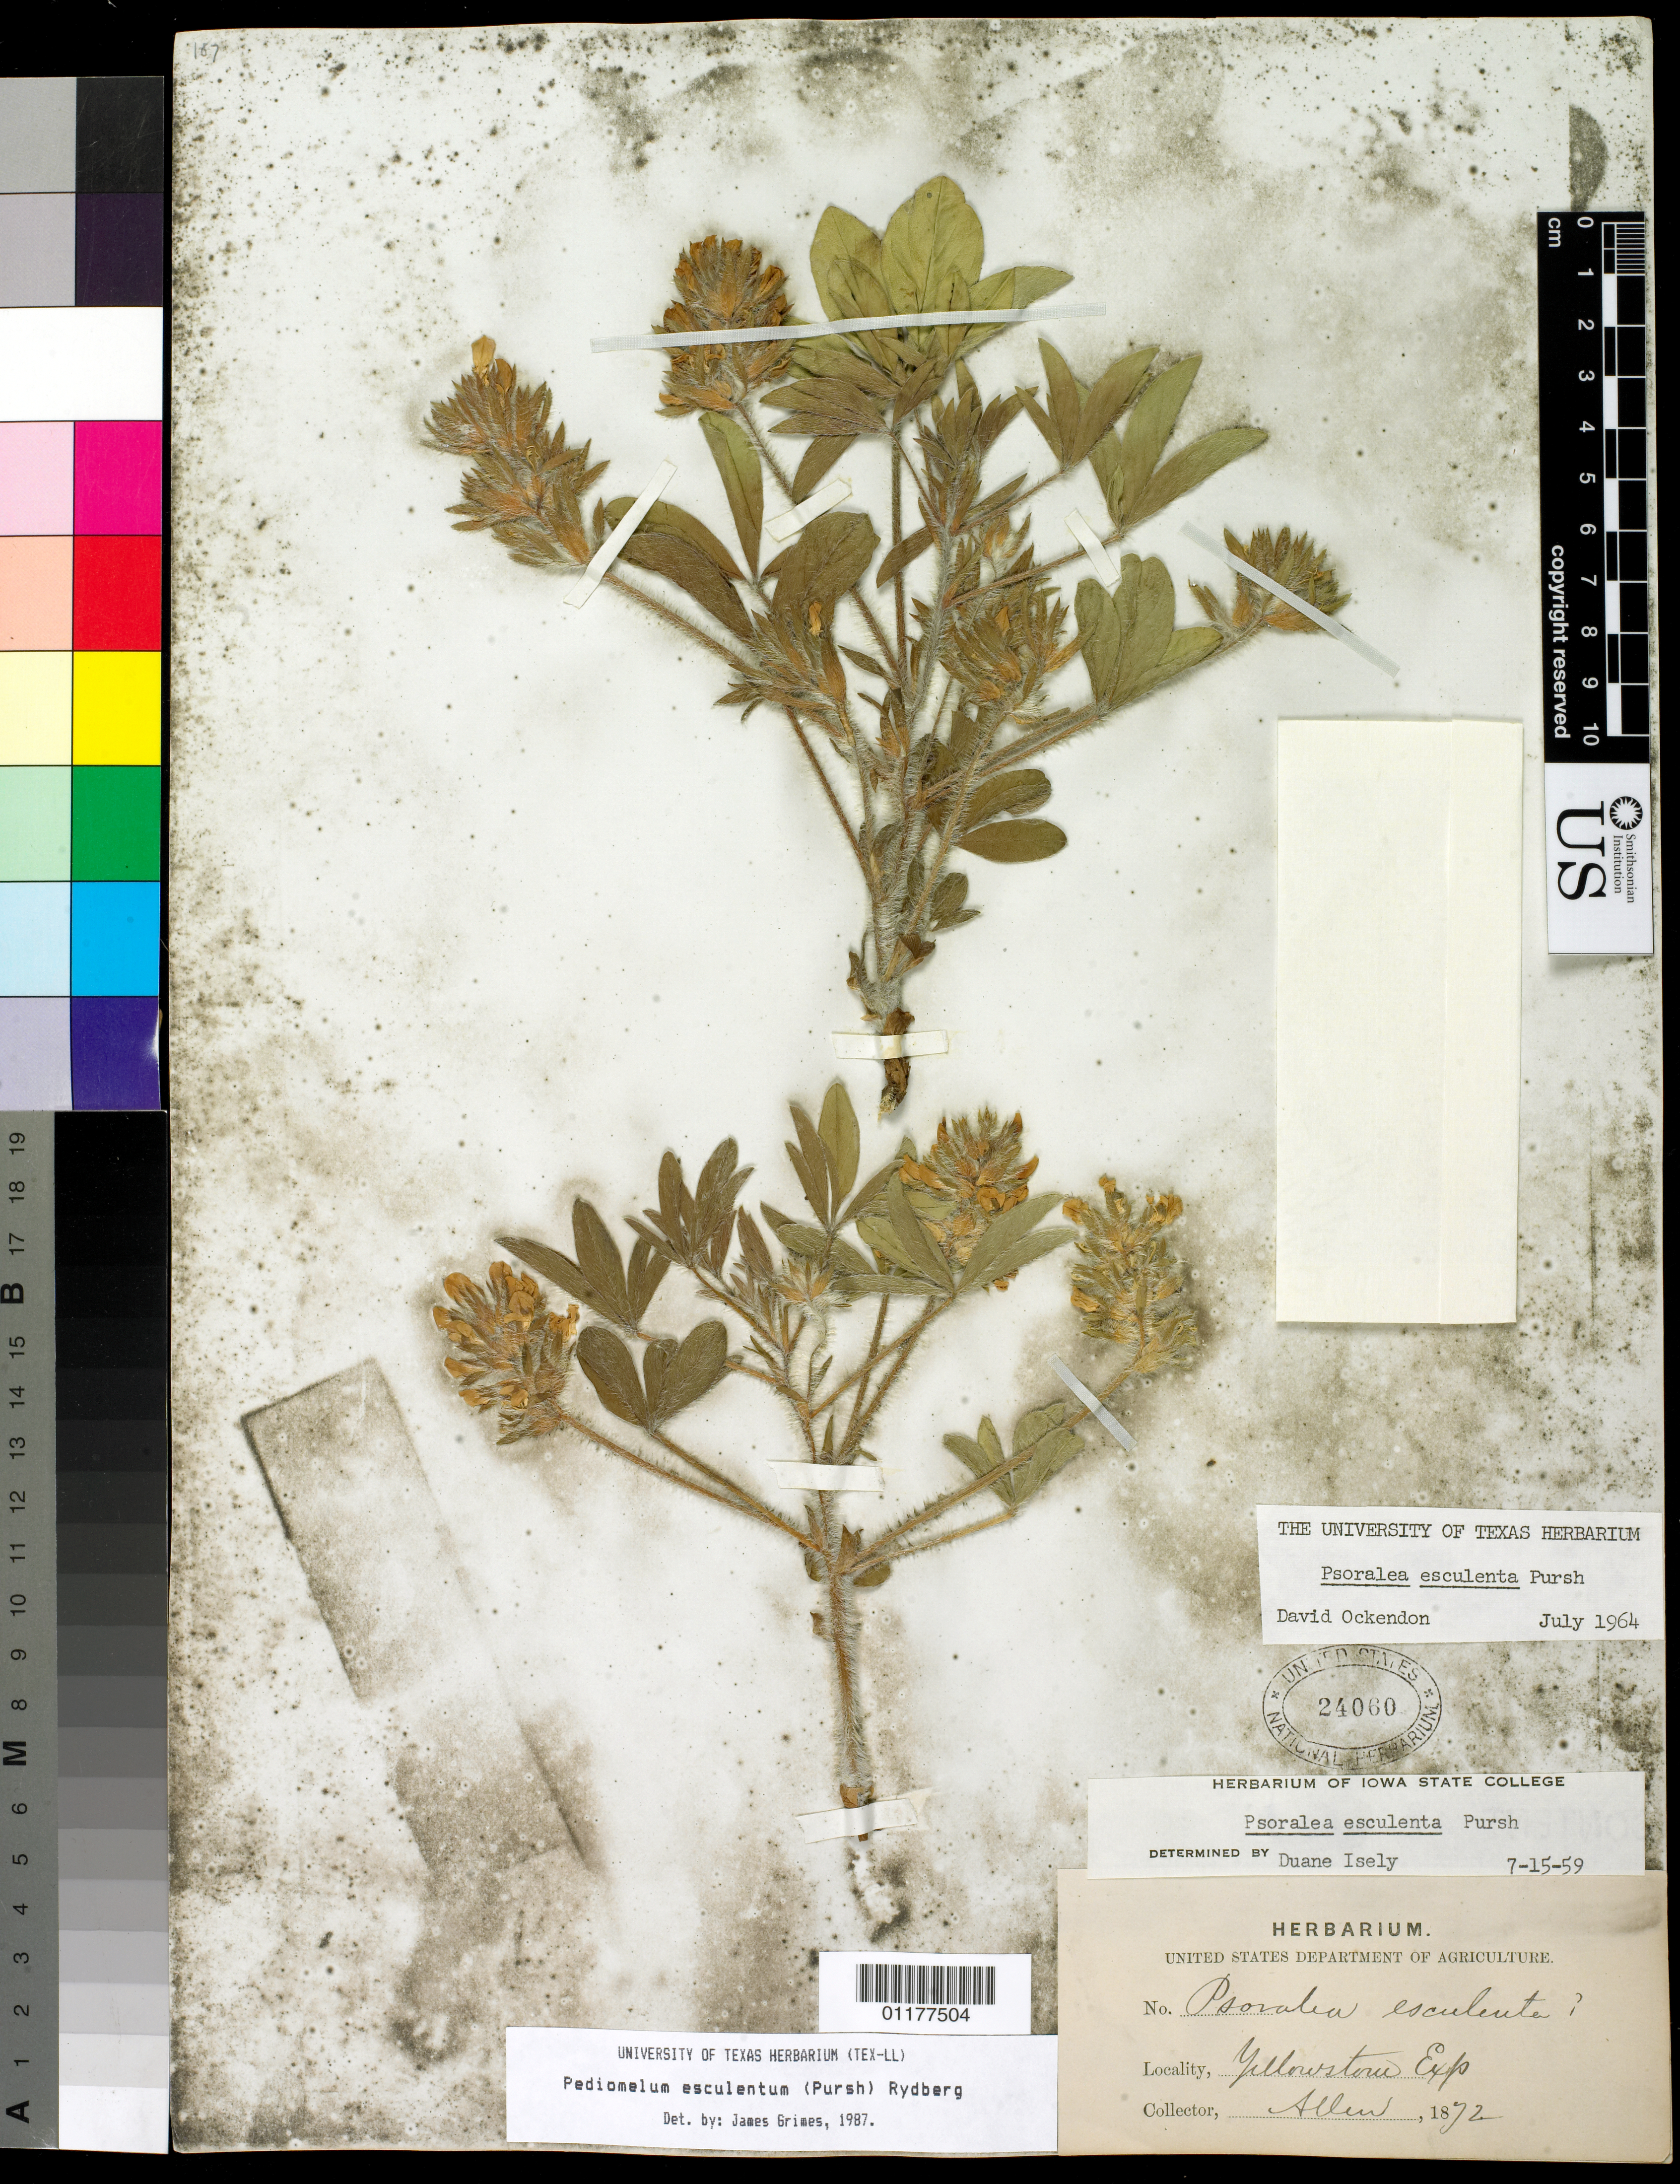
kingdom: Plantae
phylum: Tracheophyta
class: Magnoliopsida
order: Fabales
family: Fabaceae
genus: Pediomelum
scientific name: Pediomelum esculentum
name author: (Pursh) Rydb.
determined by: Grimes, J.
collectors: -- Allen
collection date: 1872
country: United States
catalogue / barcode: US 24060